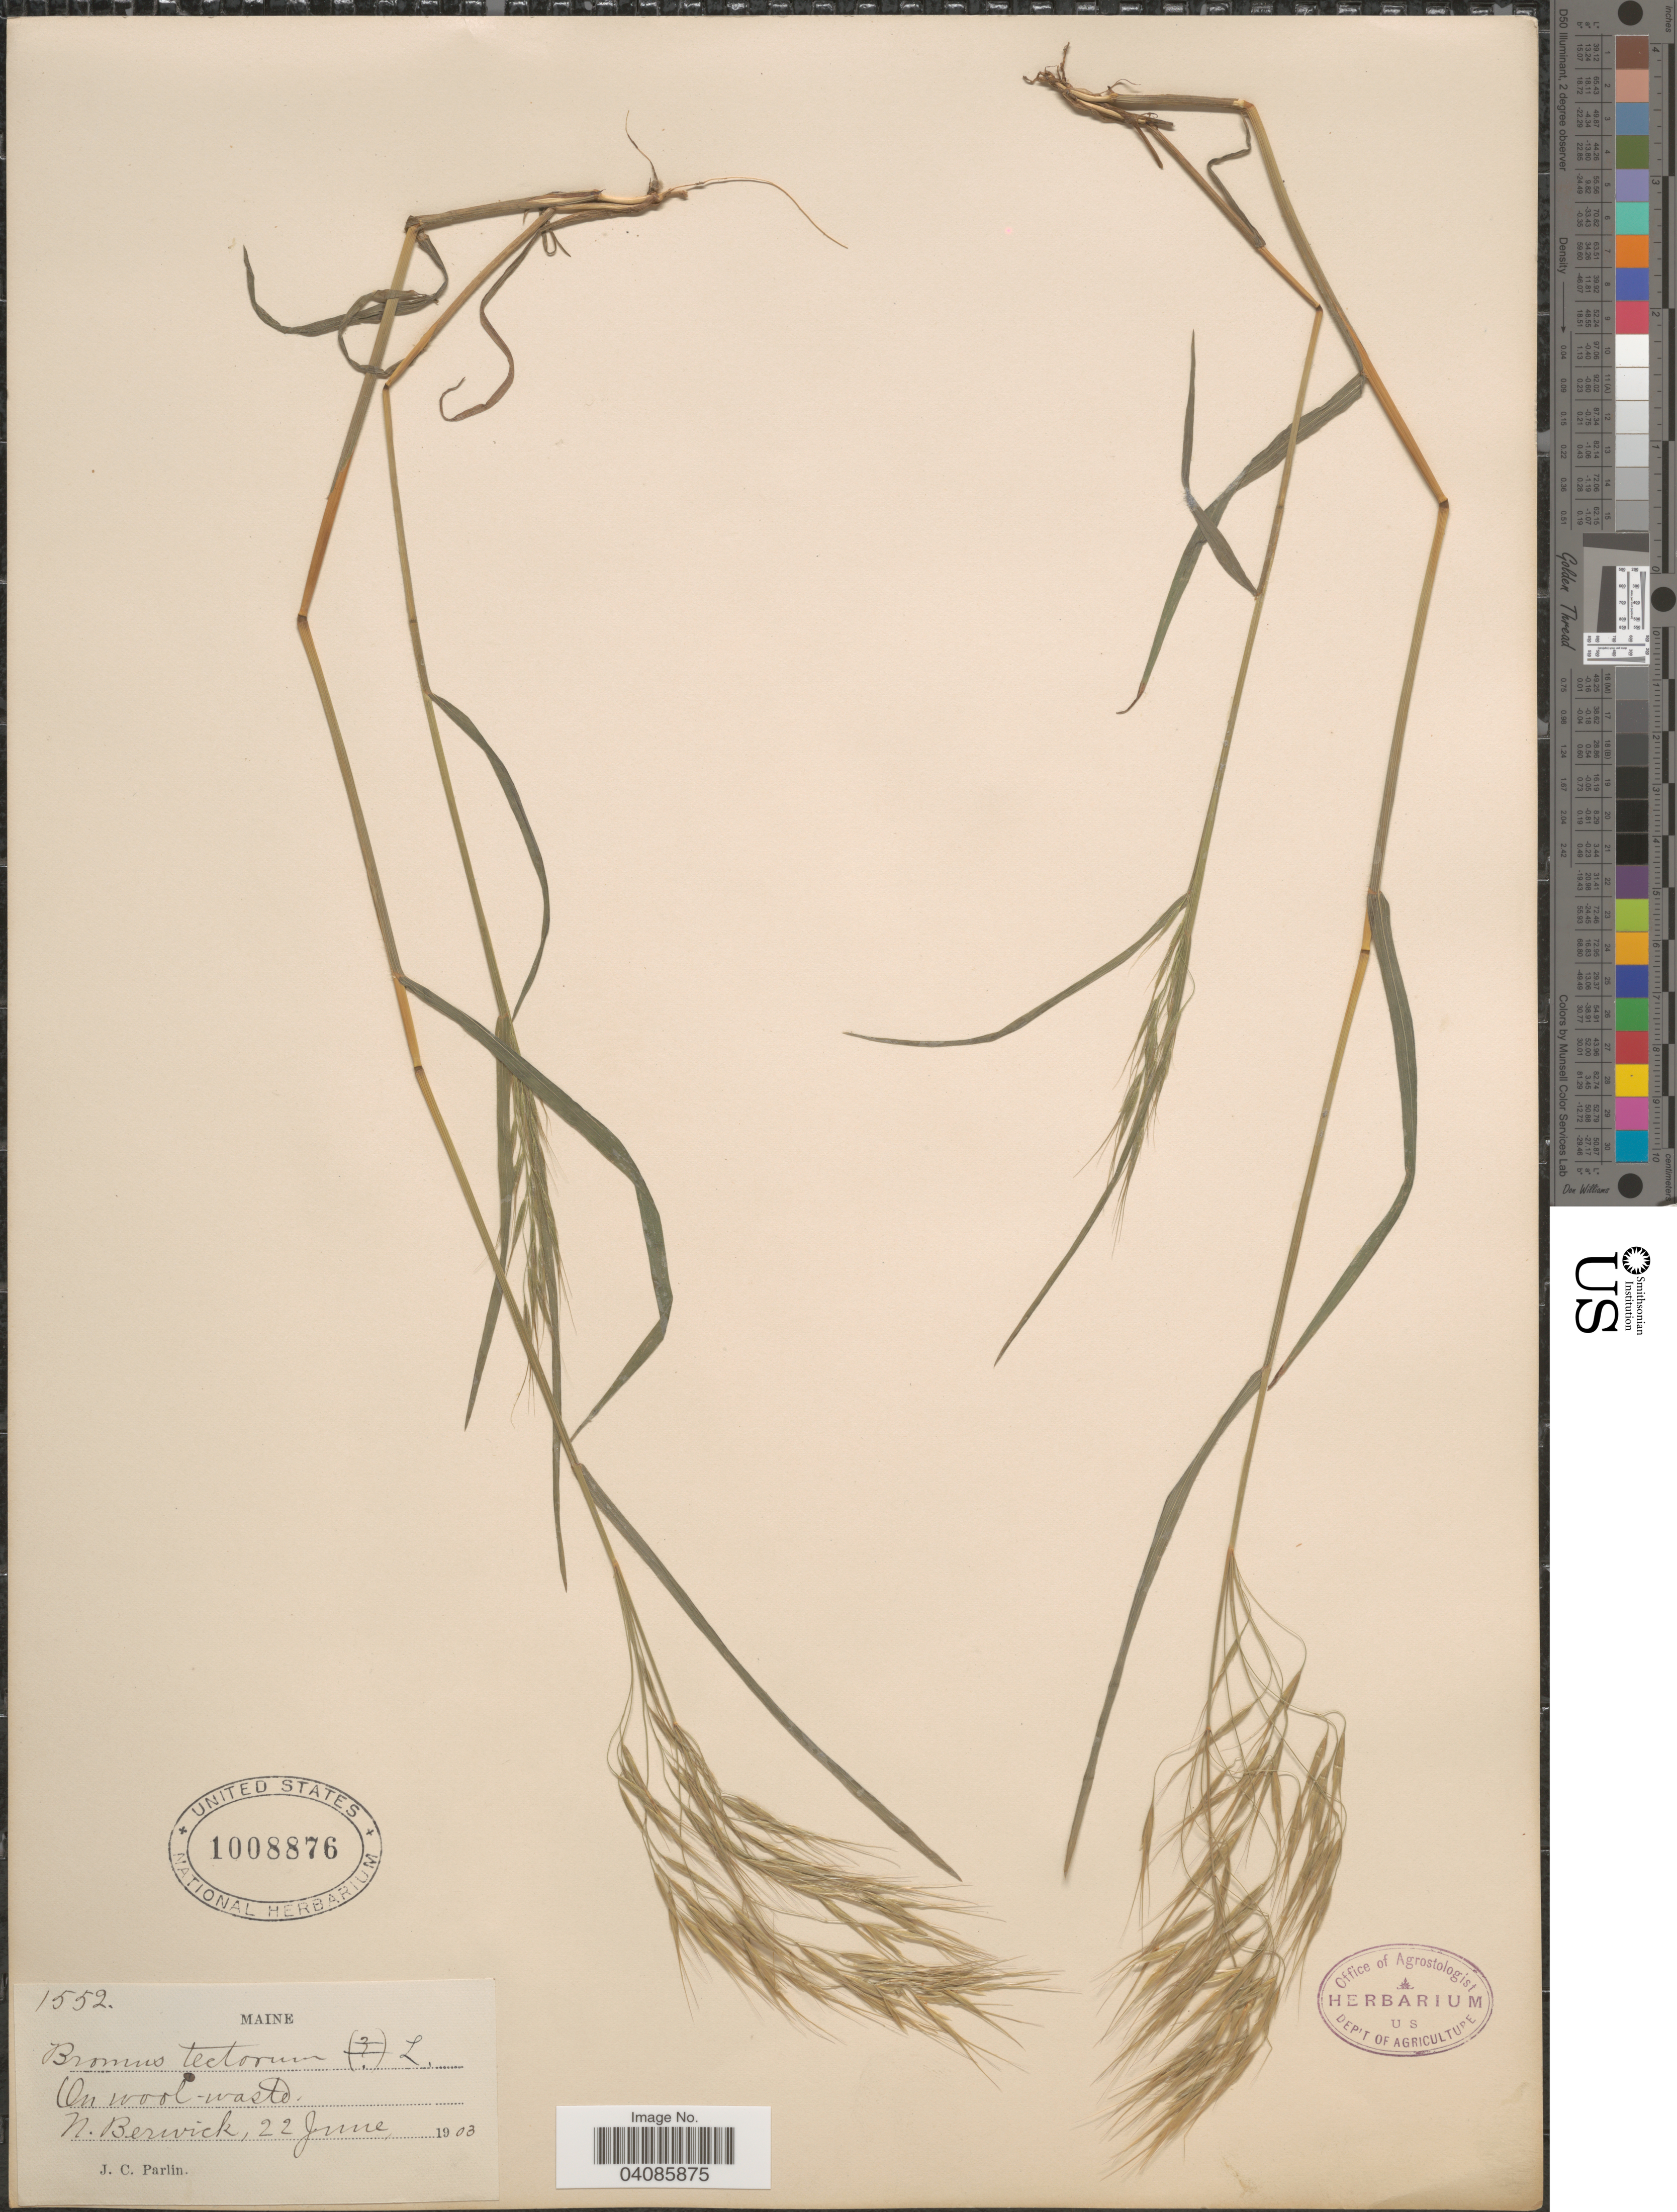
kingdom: Plantae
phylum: Tracheophyta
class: Liliopsida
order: Poales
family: Poaceae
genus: Bromus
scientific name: Bromus tectorum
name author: L.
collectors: J. Parlin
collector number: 1552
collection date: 1903-06-22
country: United States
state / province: Maine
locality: On wool-waste. N. Berwick.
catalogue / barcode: US 1008876